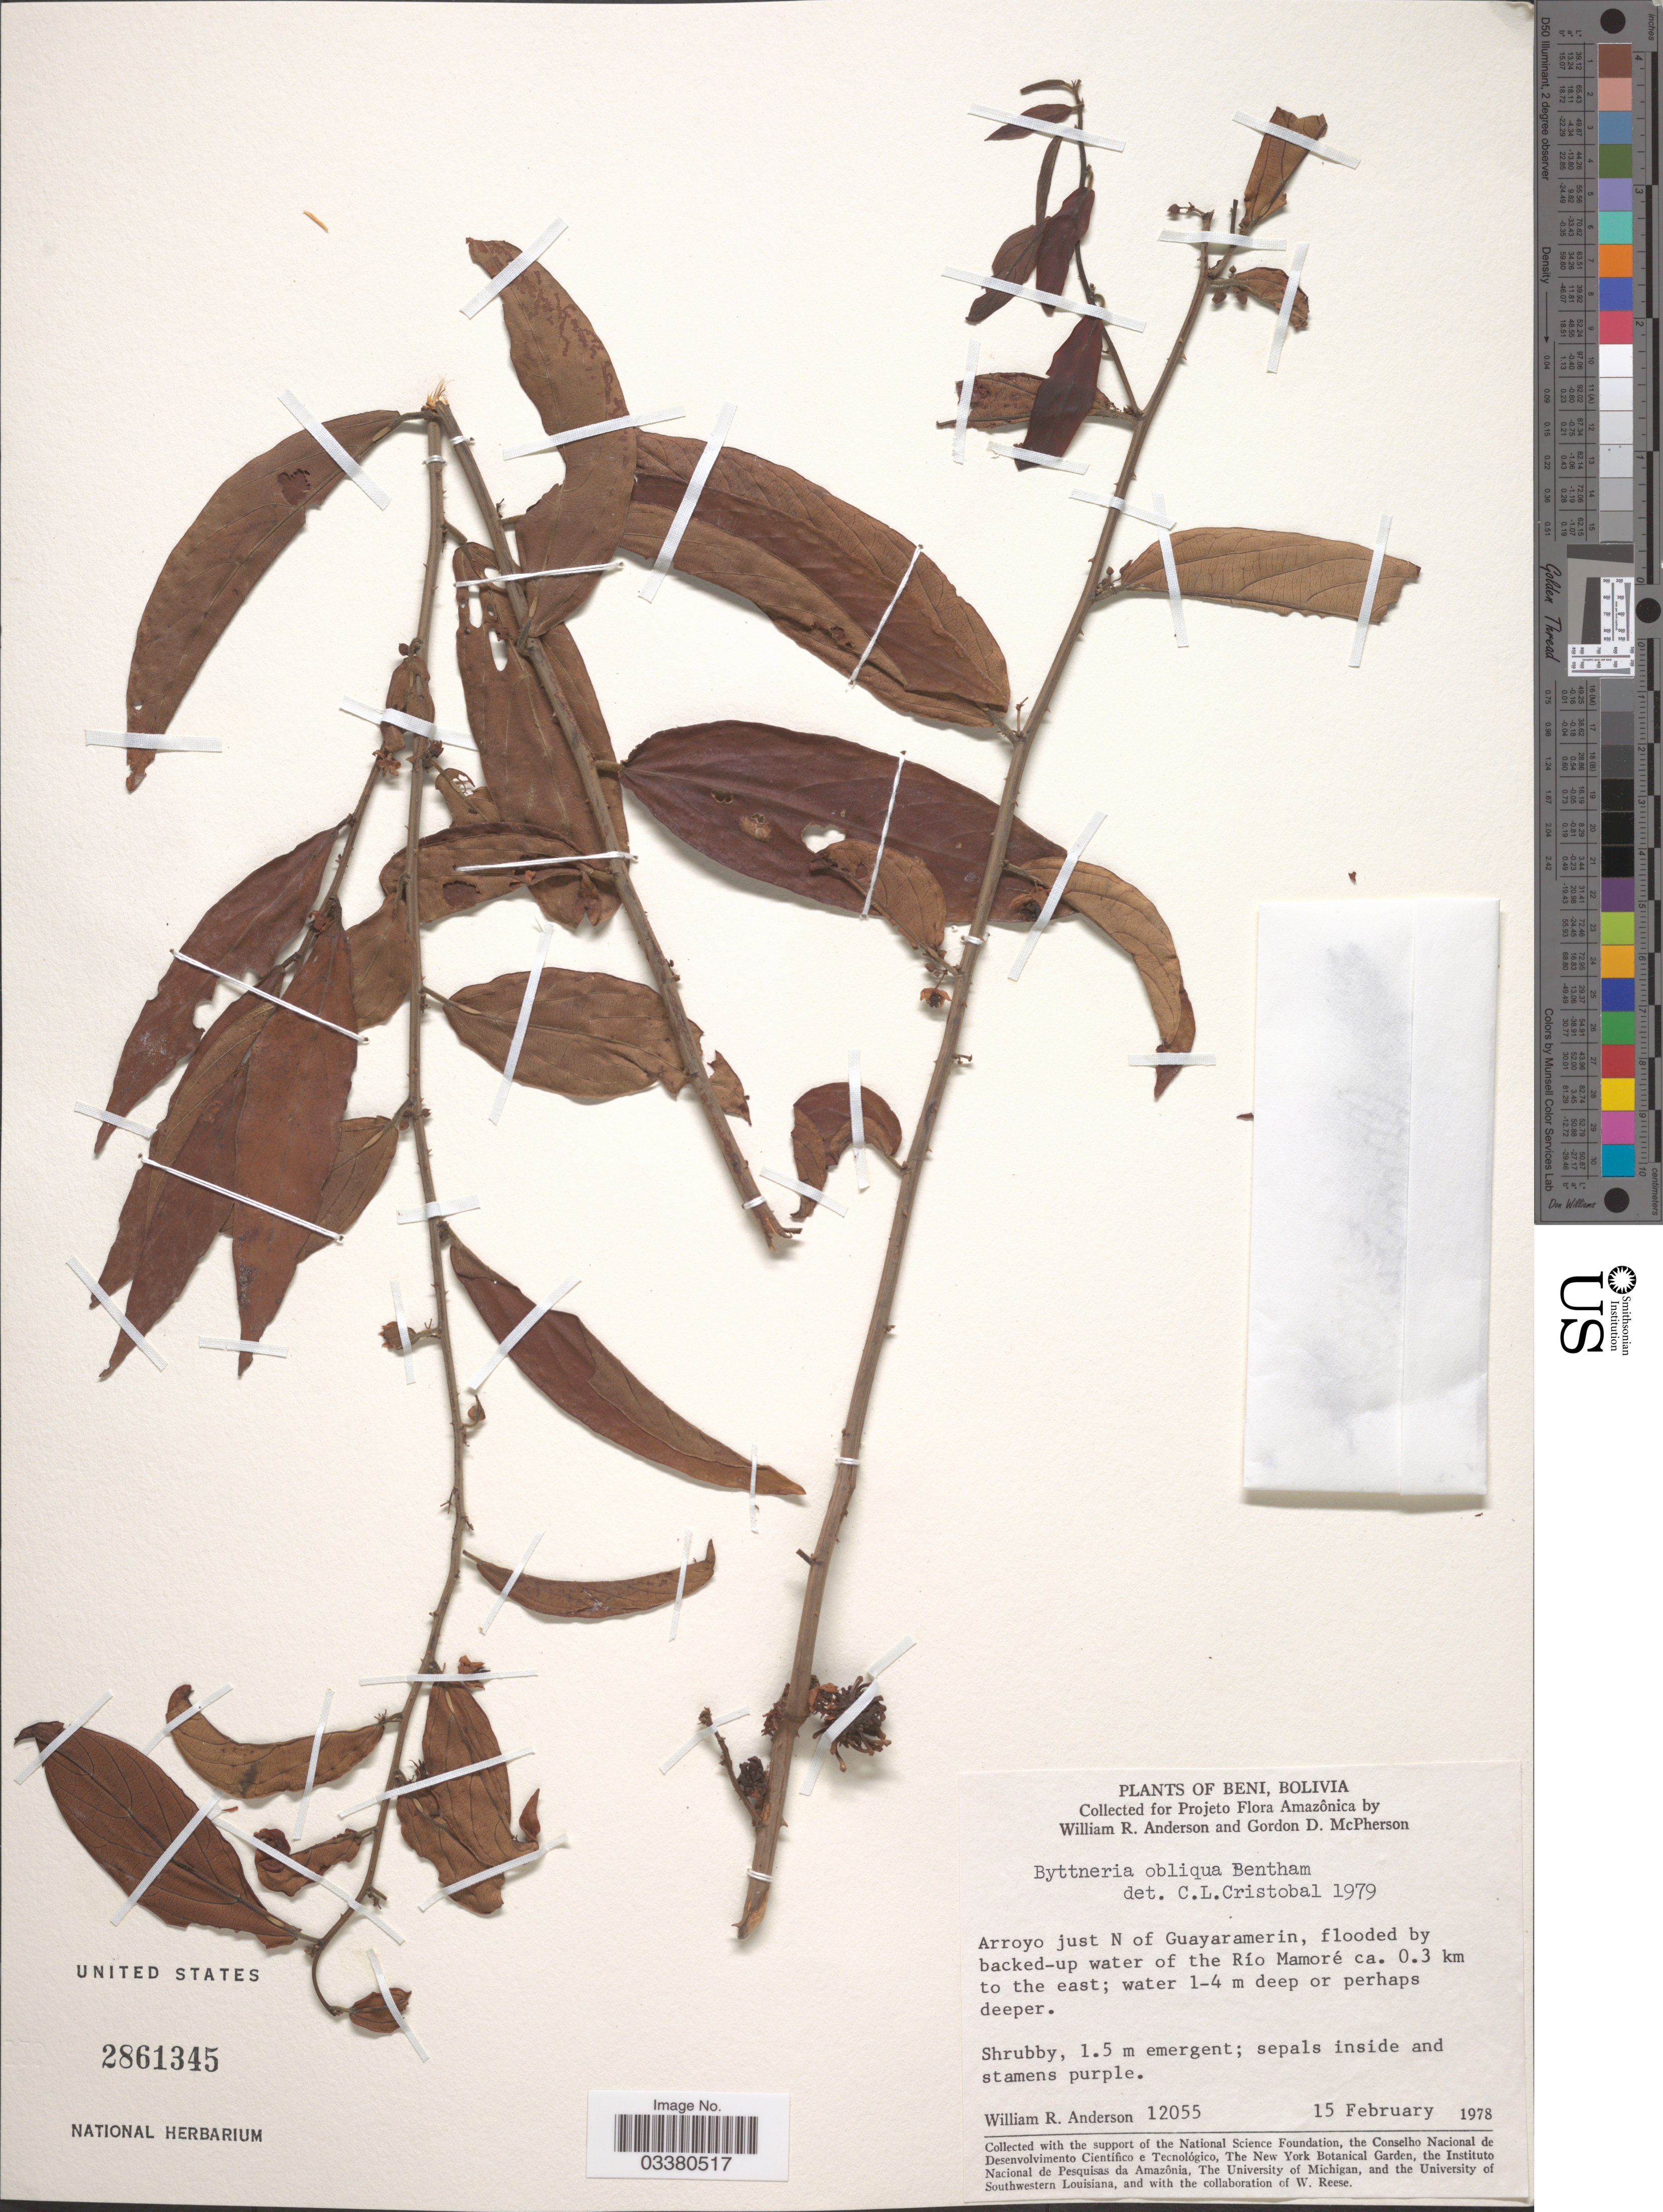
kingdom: Plantae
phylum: Tracheophyta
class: Magnoliopsida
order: Malvales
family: Malvaceae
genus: Byttneria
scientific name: Byttneria obliqua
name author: Benth.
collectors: W. R. Anderson & G. D. McPherson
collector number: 12055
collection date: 1978-02-15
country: Bolivia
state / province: Beni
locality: Arroyo just N of Guayaramerin, flooded backed-up water of the Río Mamoré ca. 0.3 km to the east.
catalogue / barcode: US 2861345